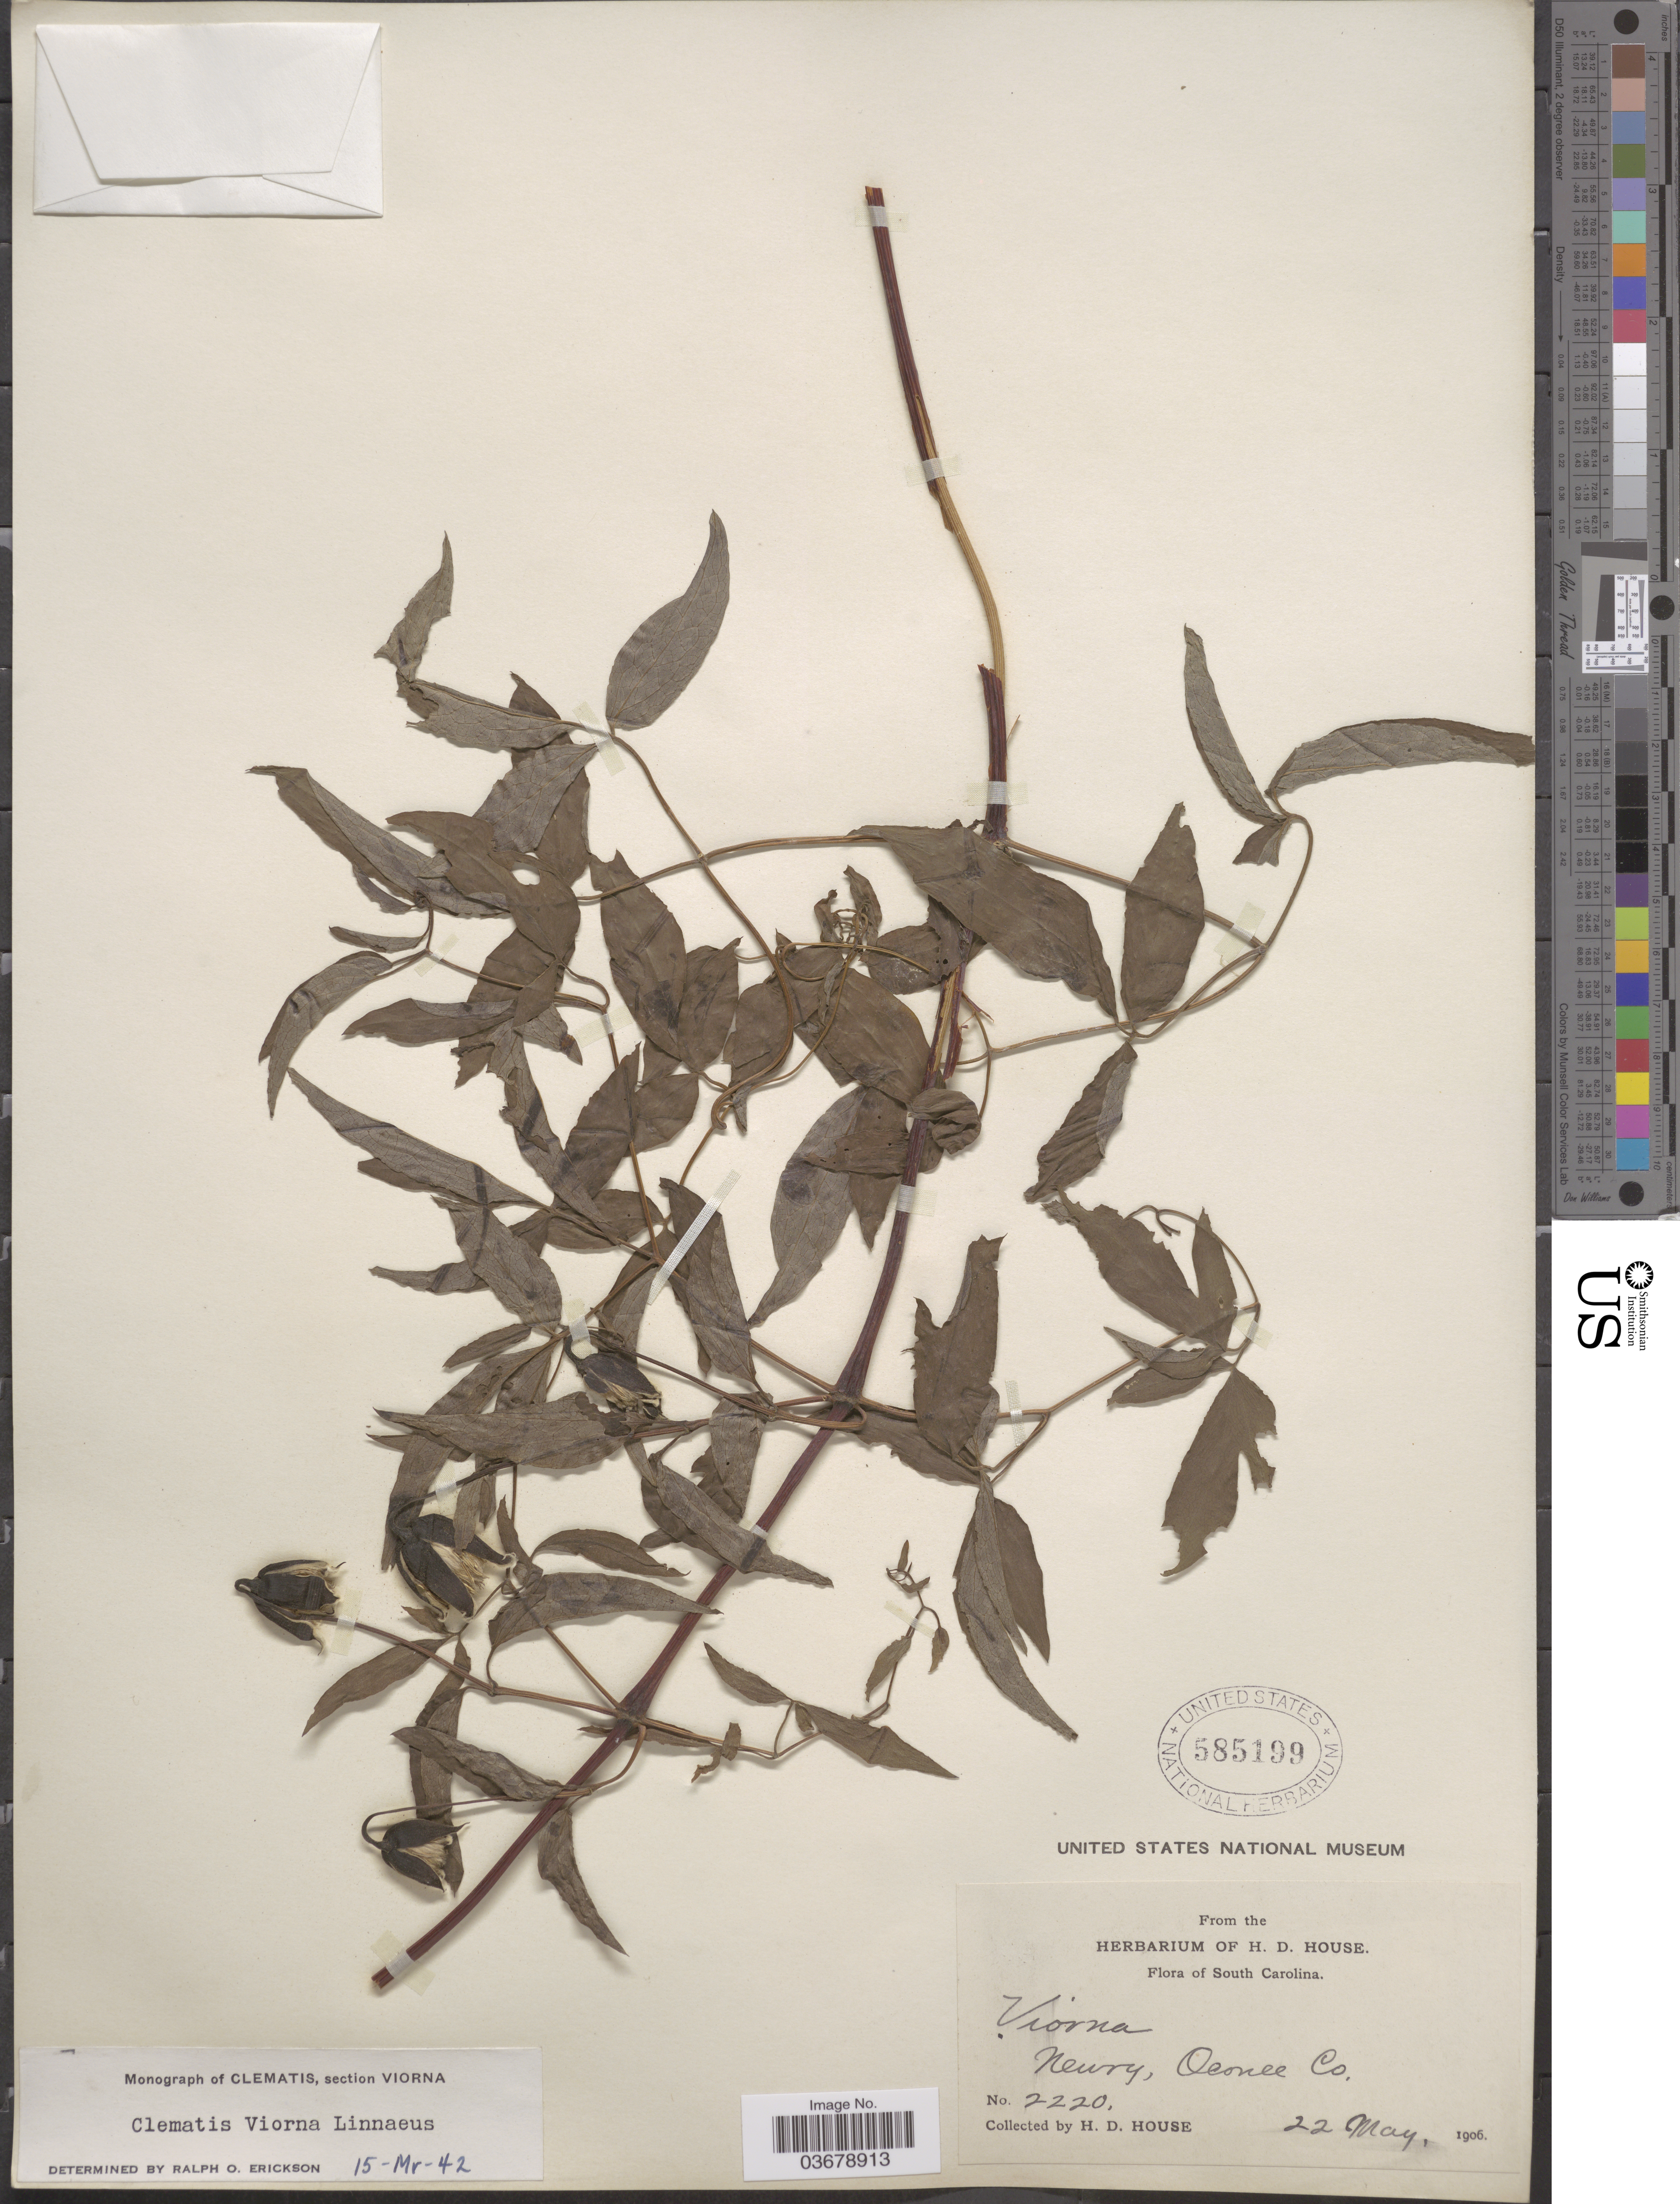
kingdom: Plantae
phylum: Tracheophyta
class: Magnoliopsida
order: Ranunculales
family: Ranunculaceae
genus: Clematis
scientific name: Clematis viorna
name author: L.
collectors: H. D. House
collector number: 2220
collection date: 1906-05-22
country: United States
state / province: South Carolina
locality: Newry, Oconee Co.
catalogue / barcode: US 585199